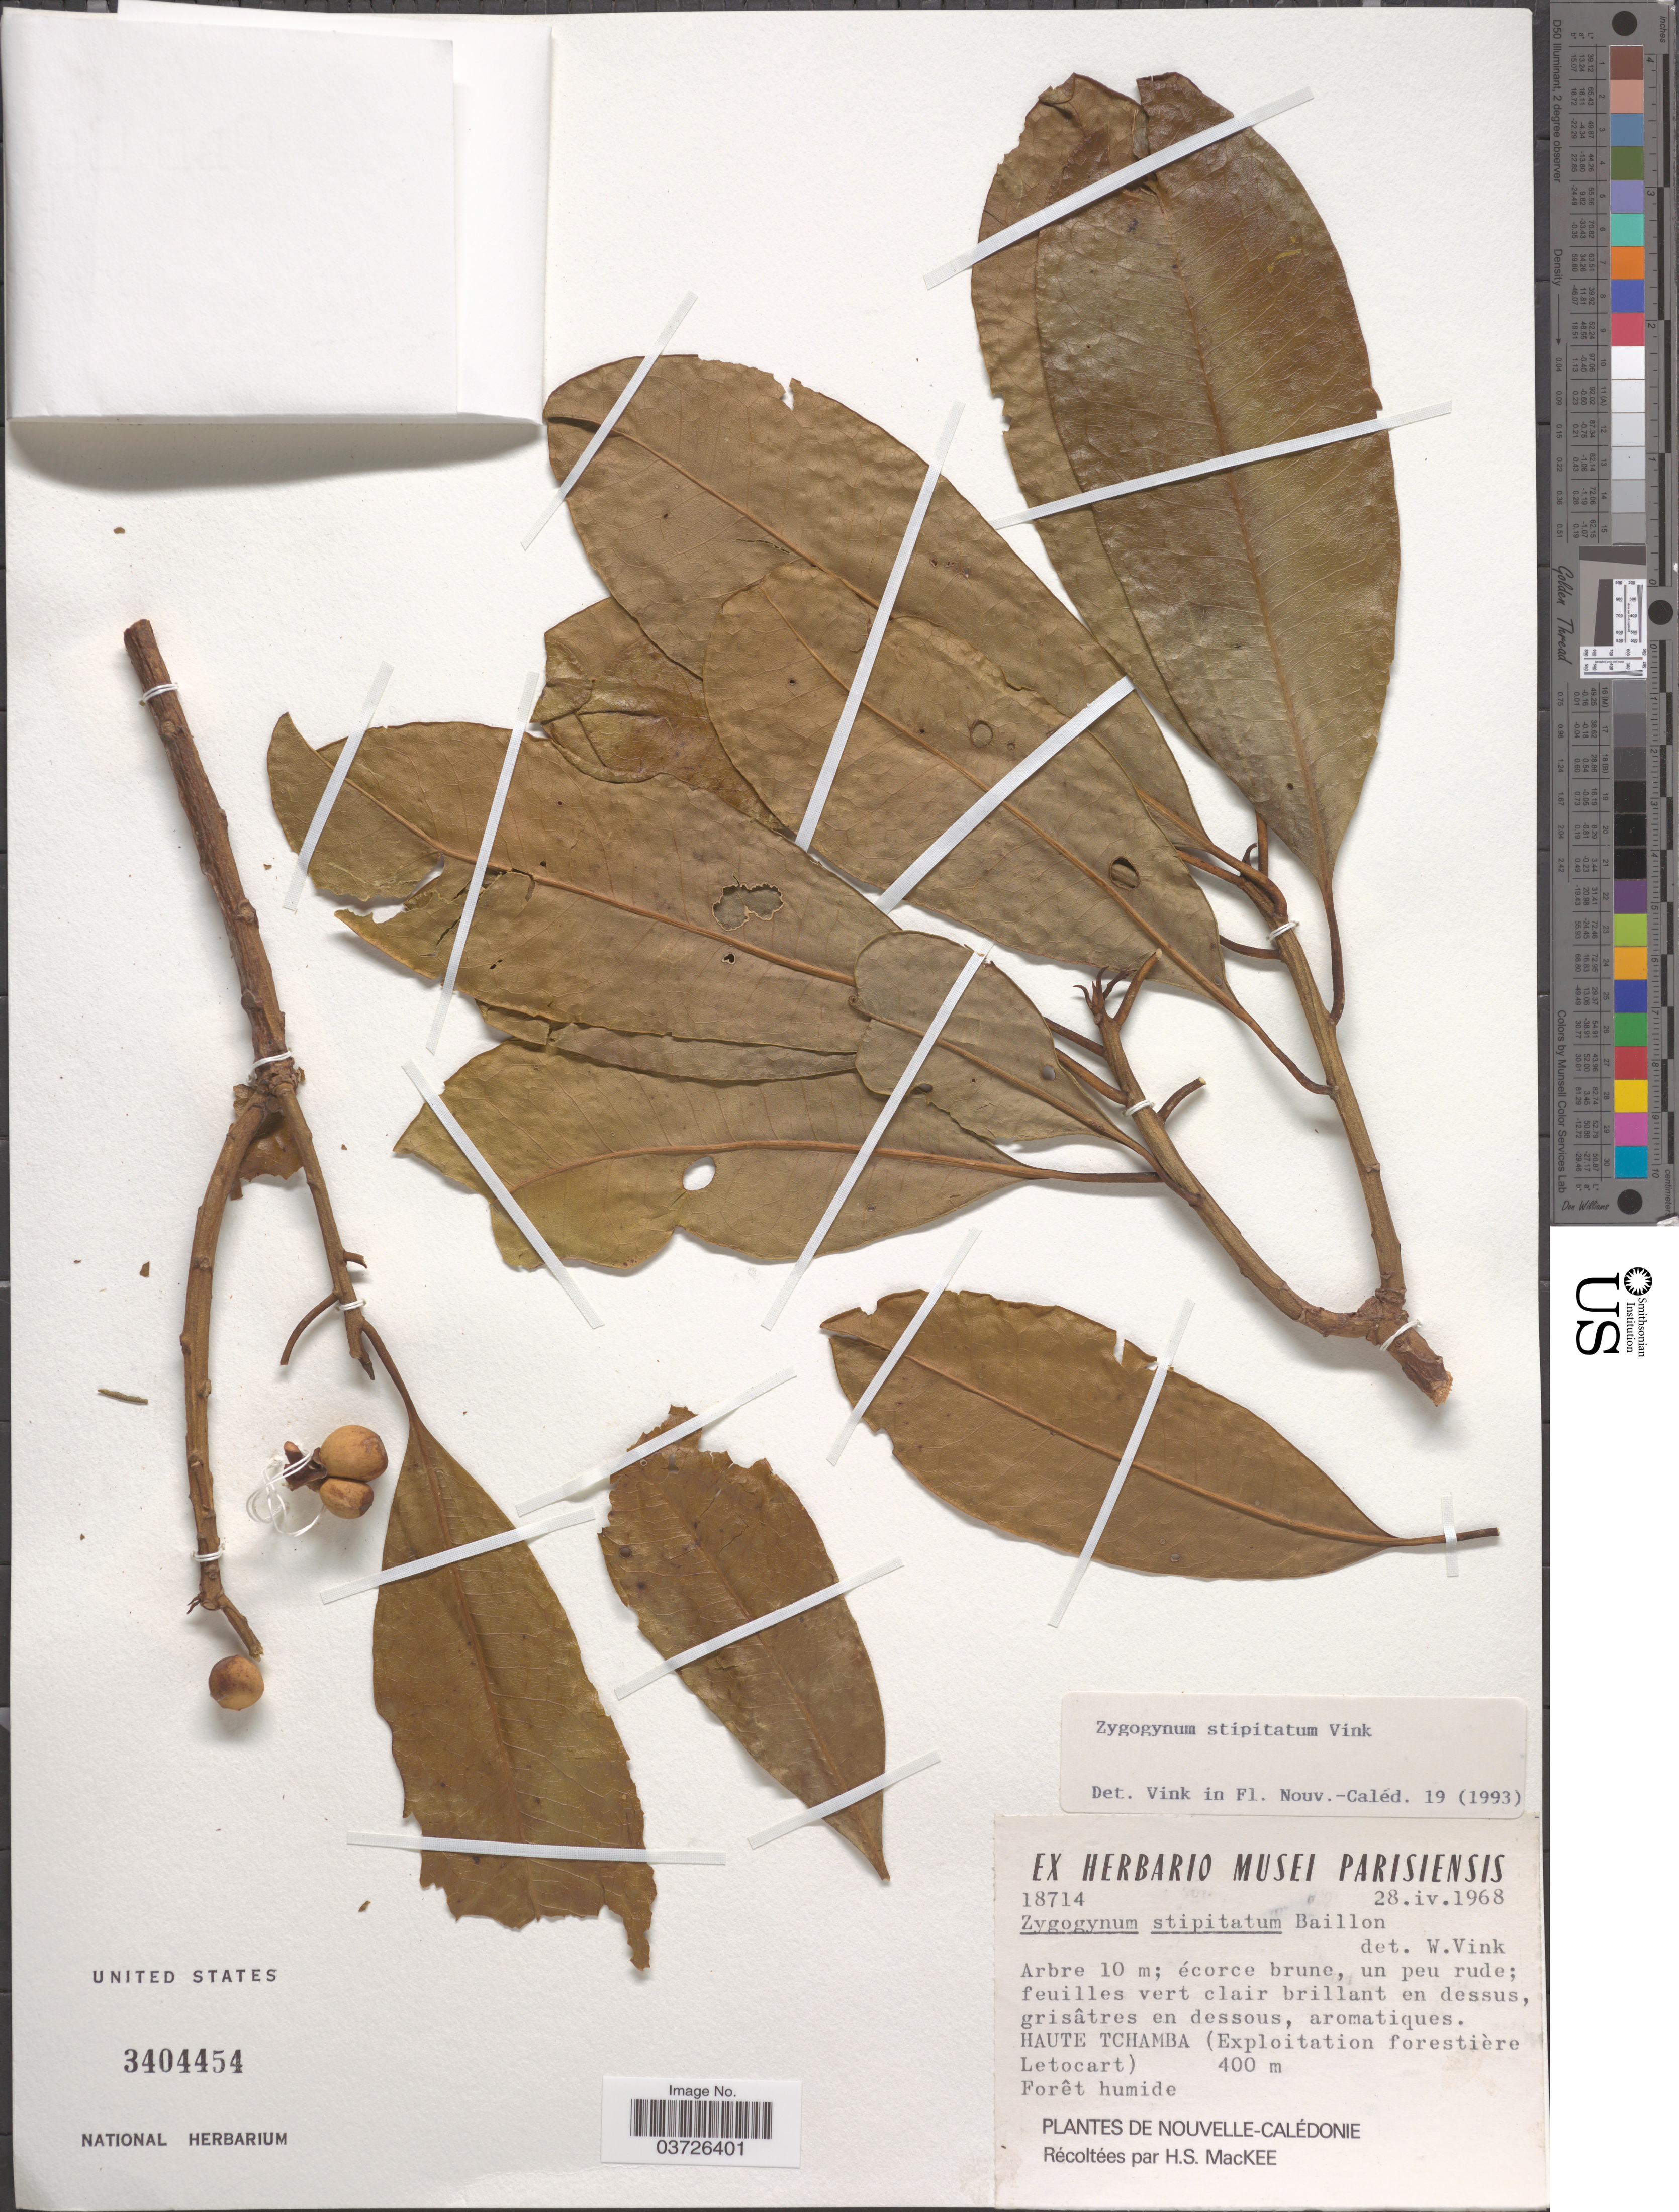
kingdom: Plantae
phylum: Tracheophyta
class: Magnoliopsida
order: Canellales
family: Winteraceae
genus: Zygogynum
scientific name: Zygogynum stipitatum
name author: Baill.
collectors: H. S. MacKee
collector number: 18714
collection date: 1968-04-28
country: New Caledonia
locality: Haute Tchamba (Exploitation forestière Letocart).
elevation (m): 400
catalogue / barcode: US 3404454